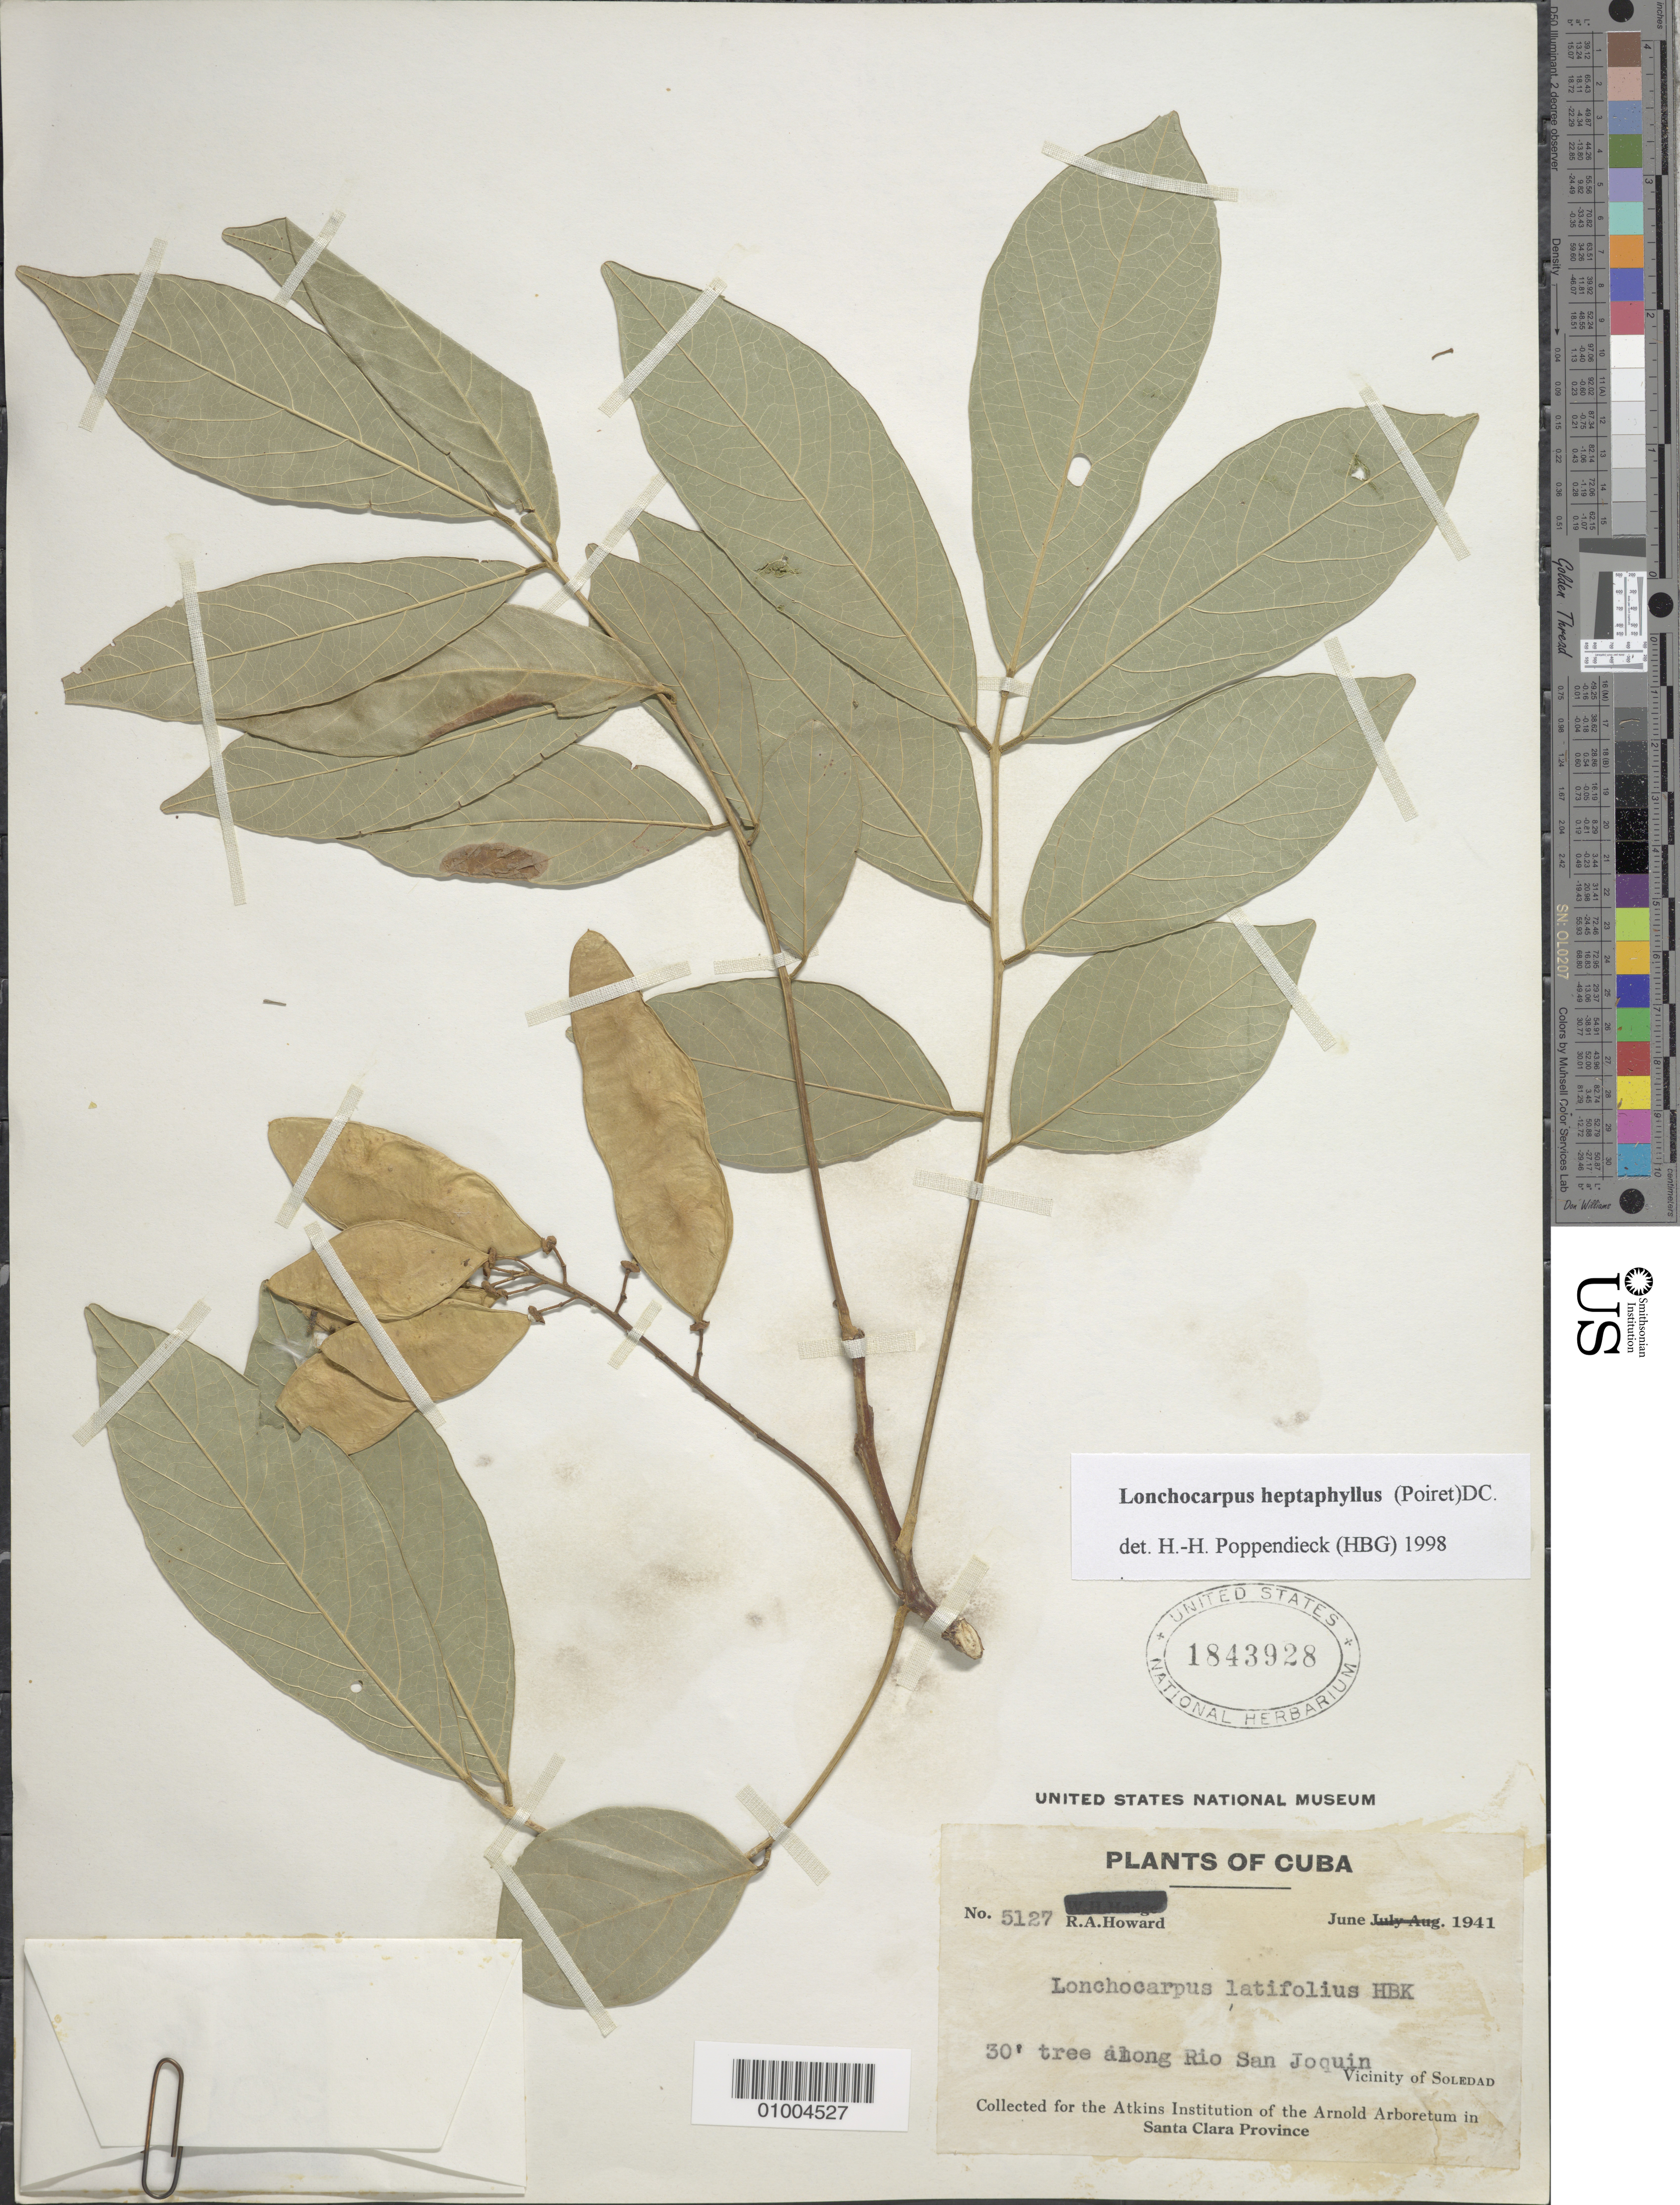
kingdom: Plantae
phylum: Tracheophyta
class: Magnoliopsida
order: Fabales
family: Fabaceae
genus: Lonchocarpus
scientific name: Lonchocarpus heptaphyllus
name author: (Poir.) DC.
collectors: R. A. Howard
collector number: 5127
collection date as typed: Jun 1941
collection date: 1941-06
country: Cuba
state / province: Villa Clara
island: Cuba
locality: Santa Clara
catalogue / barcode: US 1843928